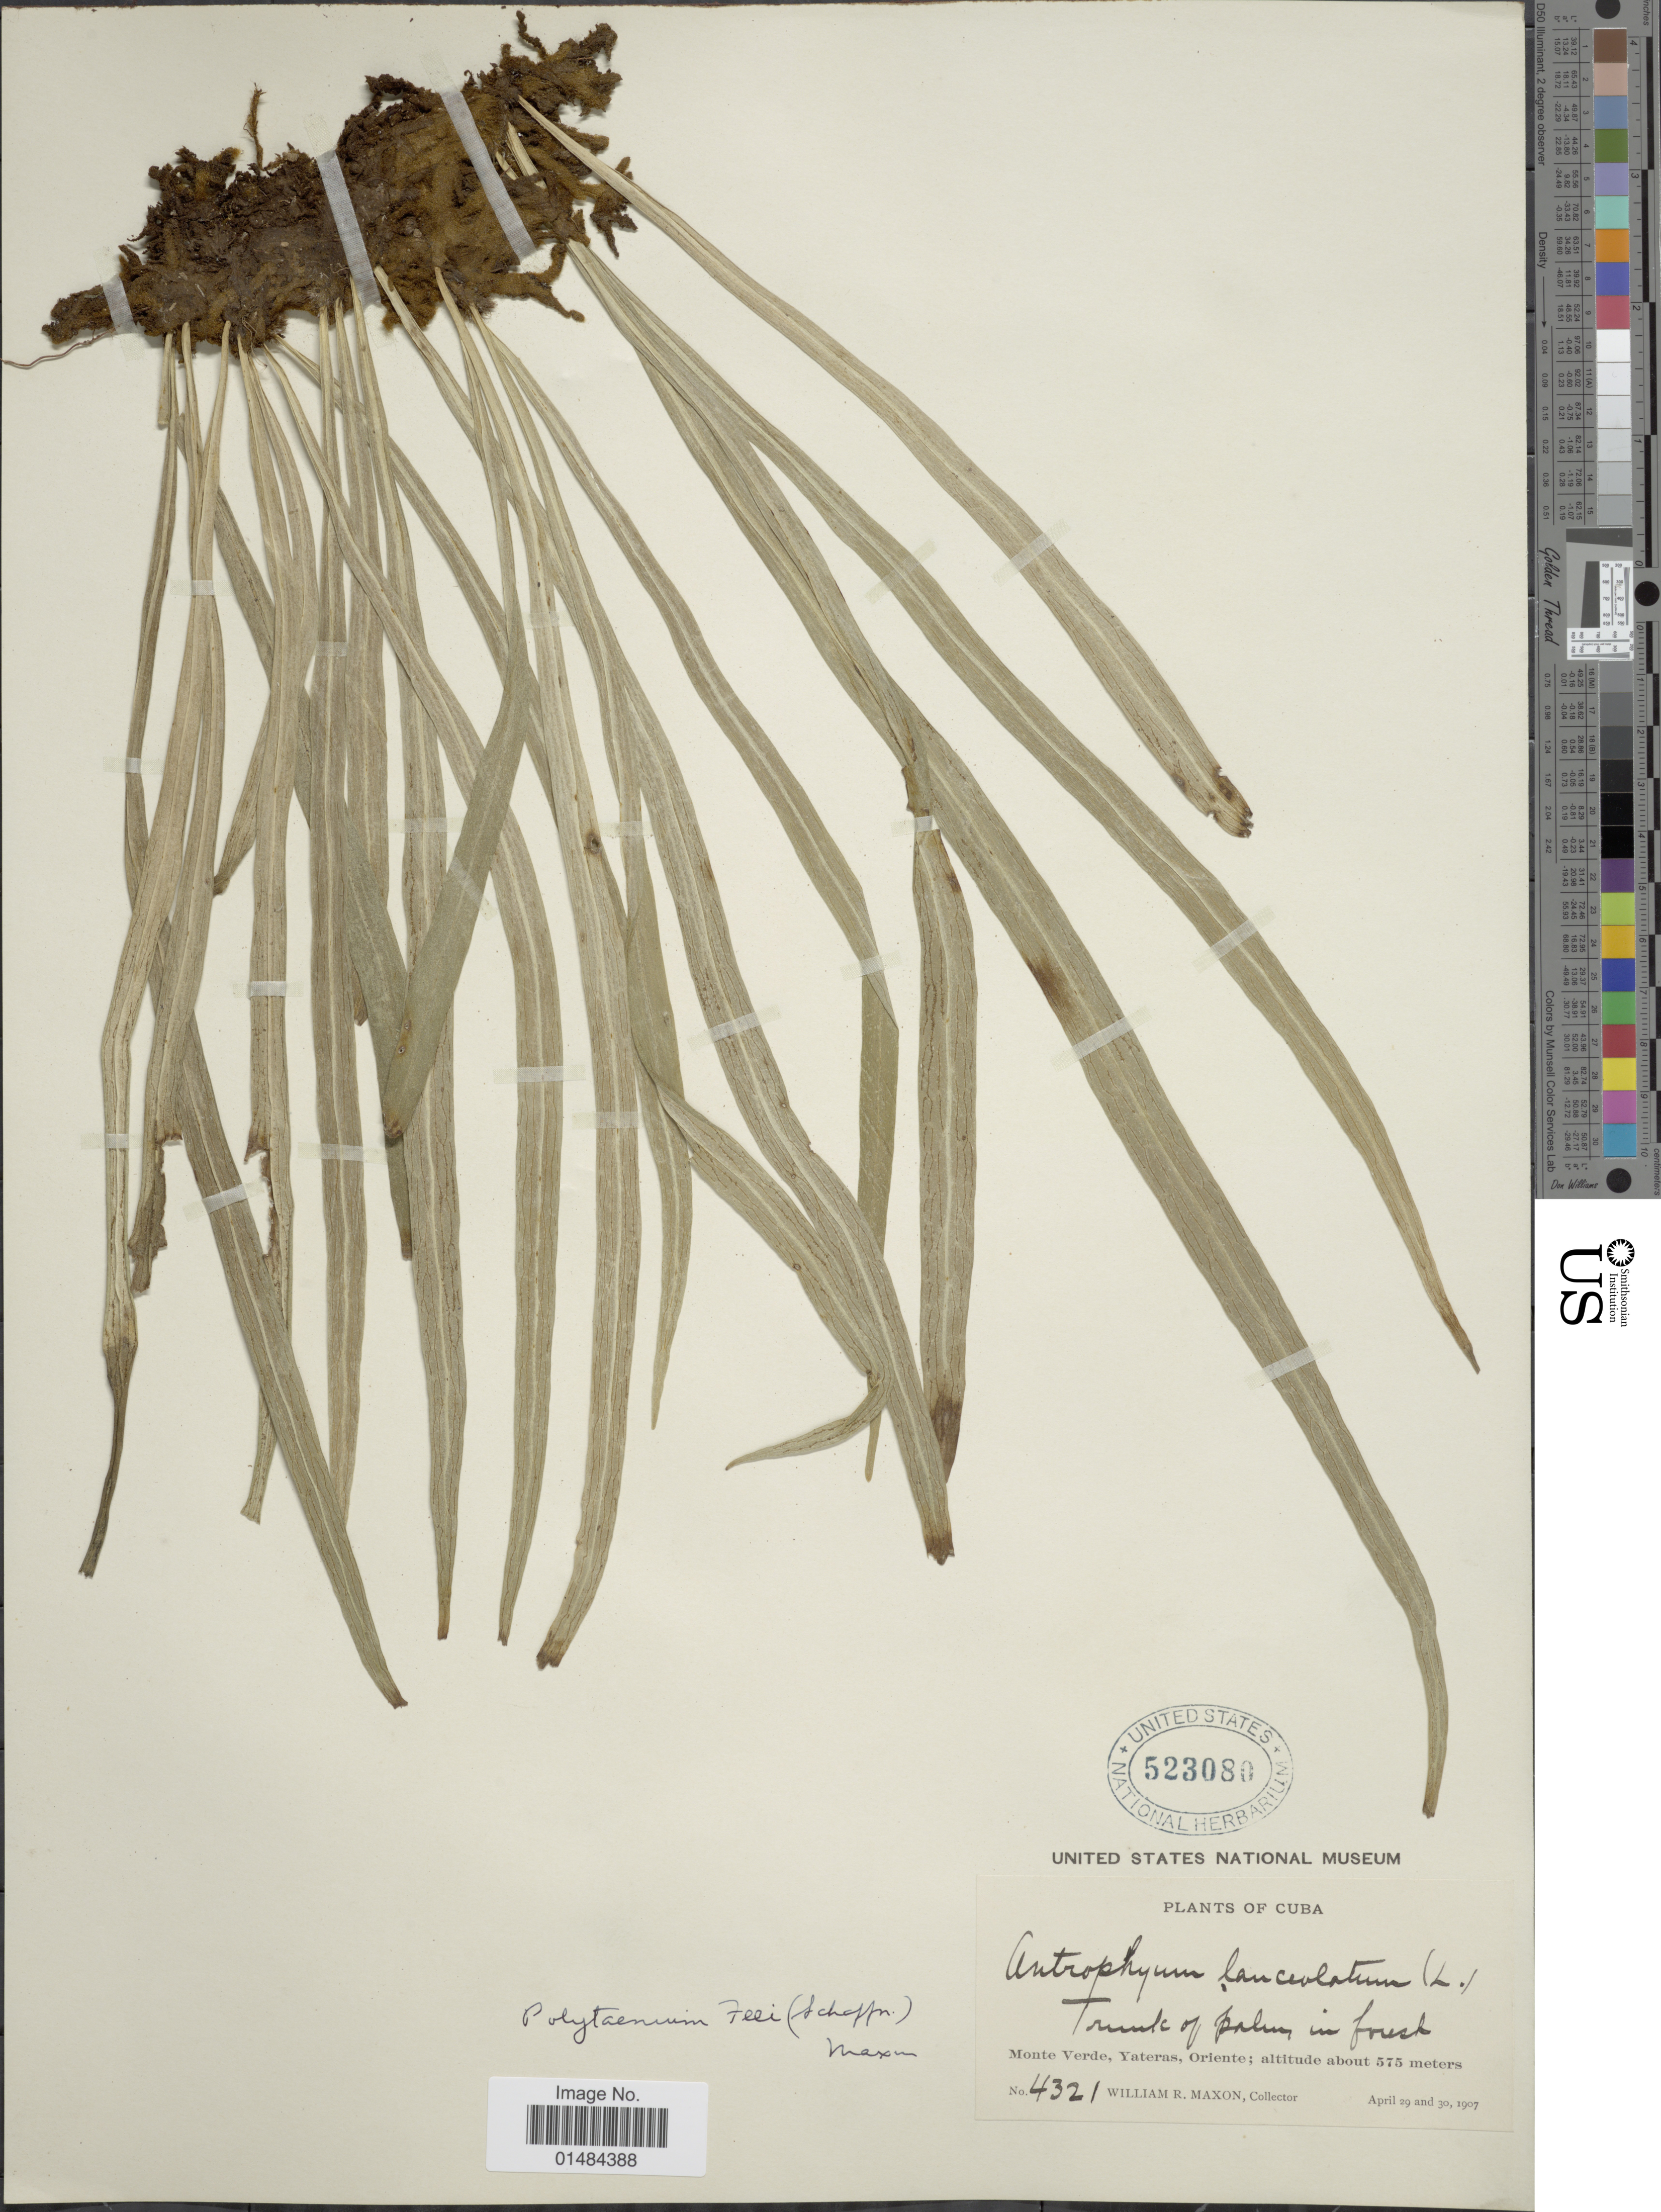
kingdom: Plantae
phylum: Tracheophyta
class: Polypodiopsida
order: Polypodiales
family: Pteridaceae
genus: Polytaenium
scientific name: Polytaenium lanceolatum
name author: (L.) Desv.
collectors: W. R. Maxon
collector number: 4321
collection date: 1907-04-29/1907-04-30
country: Cuba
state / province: Oriente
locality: Cuba, Monte Verde, Yateras, Oriente.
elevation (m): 575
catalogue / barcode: US 523080